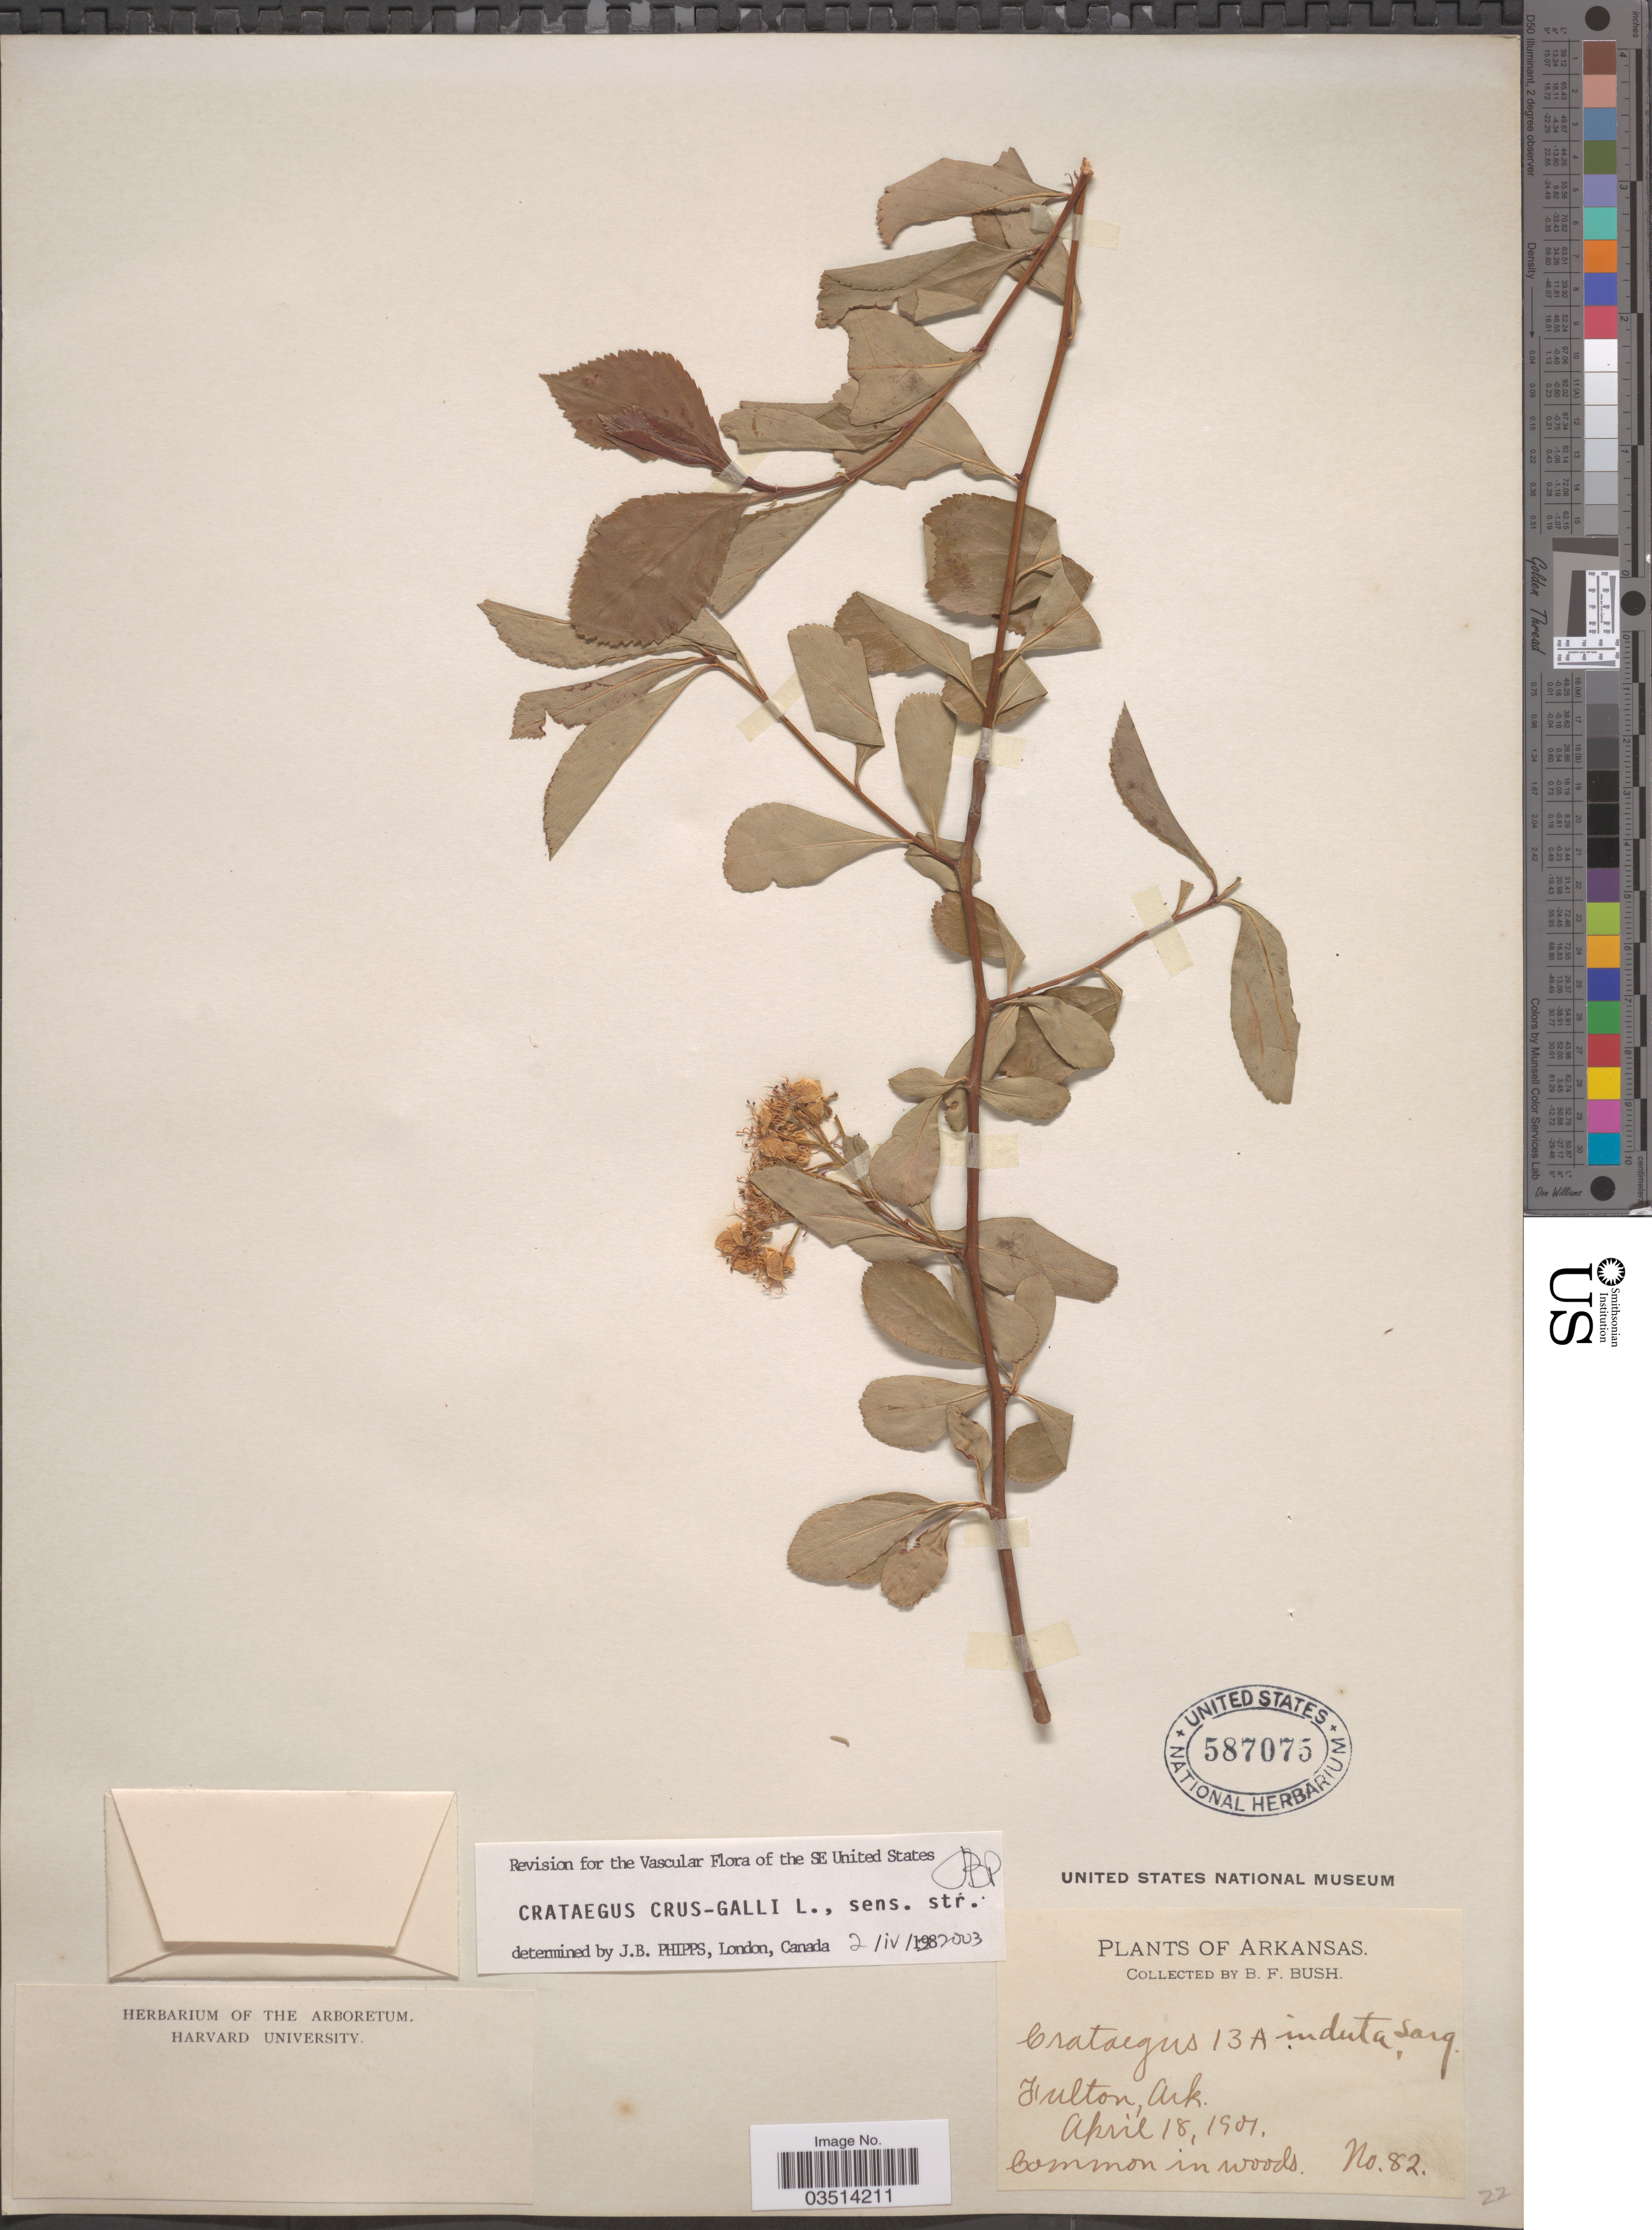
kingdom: Plantae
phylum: Tracheophyta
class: Magnoliopsida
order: Rosales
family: Rosaceae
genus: Crataegus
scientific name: Crataegus crus-galli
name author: L.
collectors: B. F. Bush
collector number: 82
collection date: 1901-04-18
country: United States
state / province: Arkansas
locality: Fulton.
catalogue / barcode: US 587075